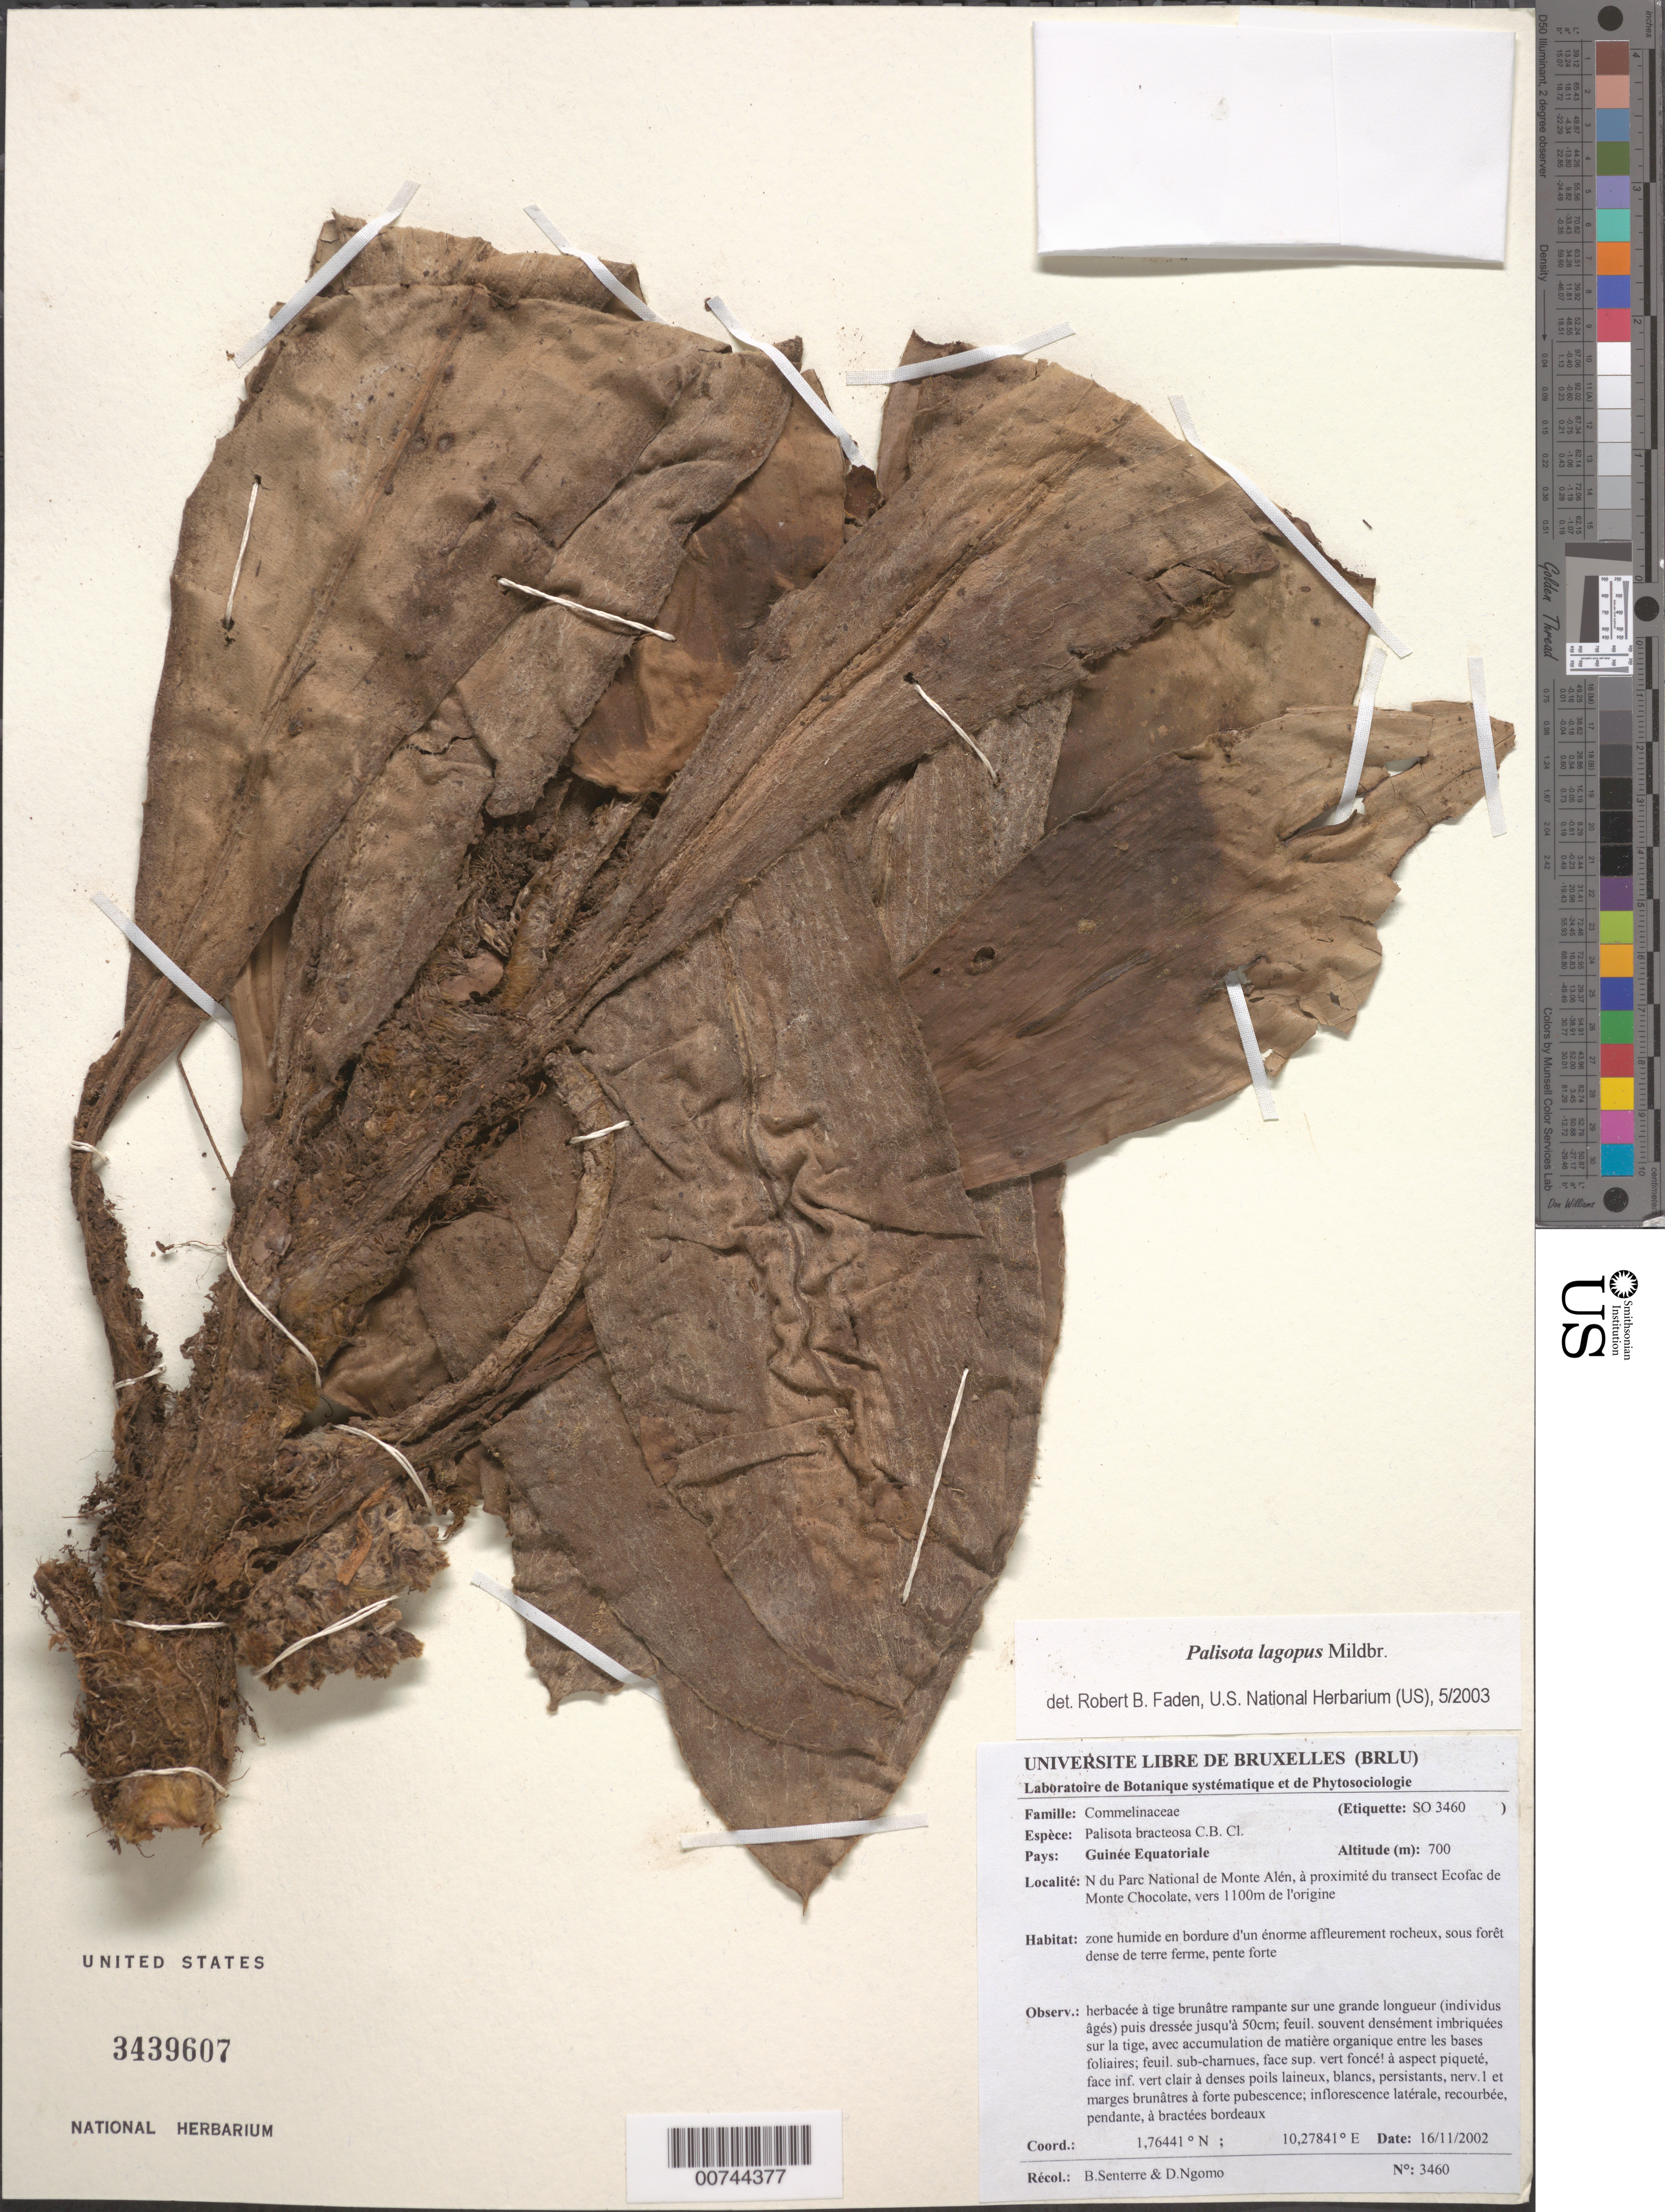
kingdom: Plantae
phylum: Tracheophyta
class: Liliopsida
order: Commelinales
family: Commelinaceae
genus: Palisota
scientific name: Palisota lagopus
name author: Mildbr.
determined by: Faden, Robert B., (US), Smithsonian Institution - National Museum of Natural History (UNITED STATES)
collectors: B. Senterre & D. Ngomo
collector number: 3460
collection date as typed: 16 Nov 2002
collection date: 2002-11-16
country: Belgium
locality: N of ParK National de Monte Alen, Ecofac de Monte Chocolate.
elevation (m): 700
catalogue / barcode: US 3439607